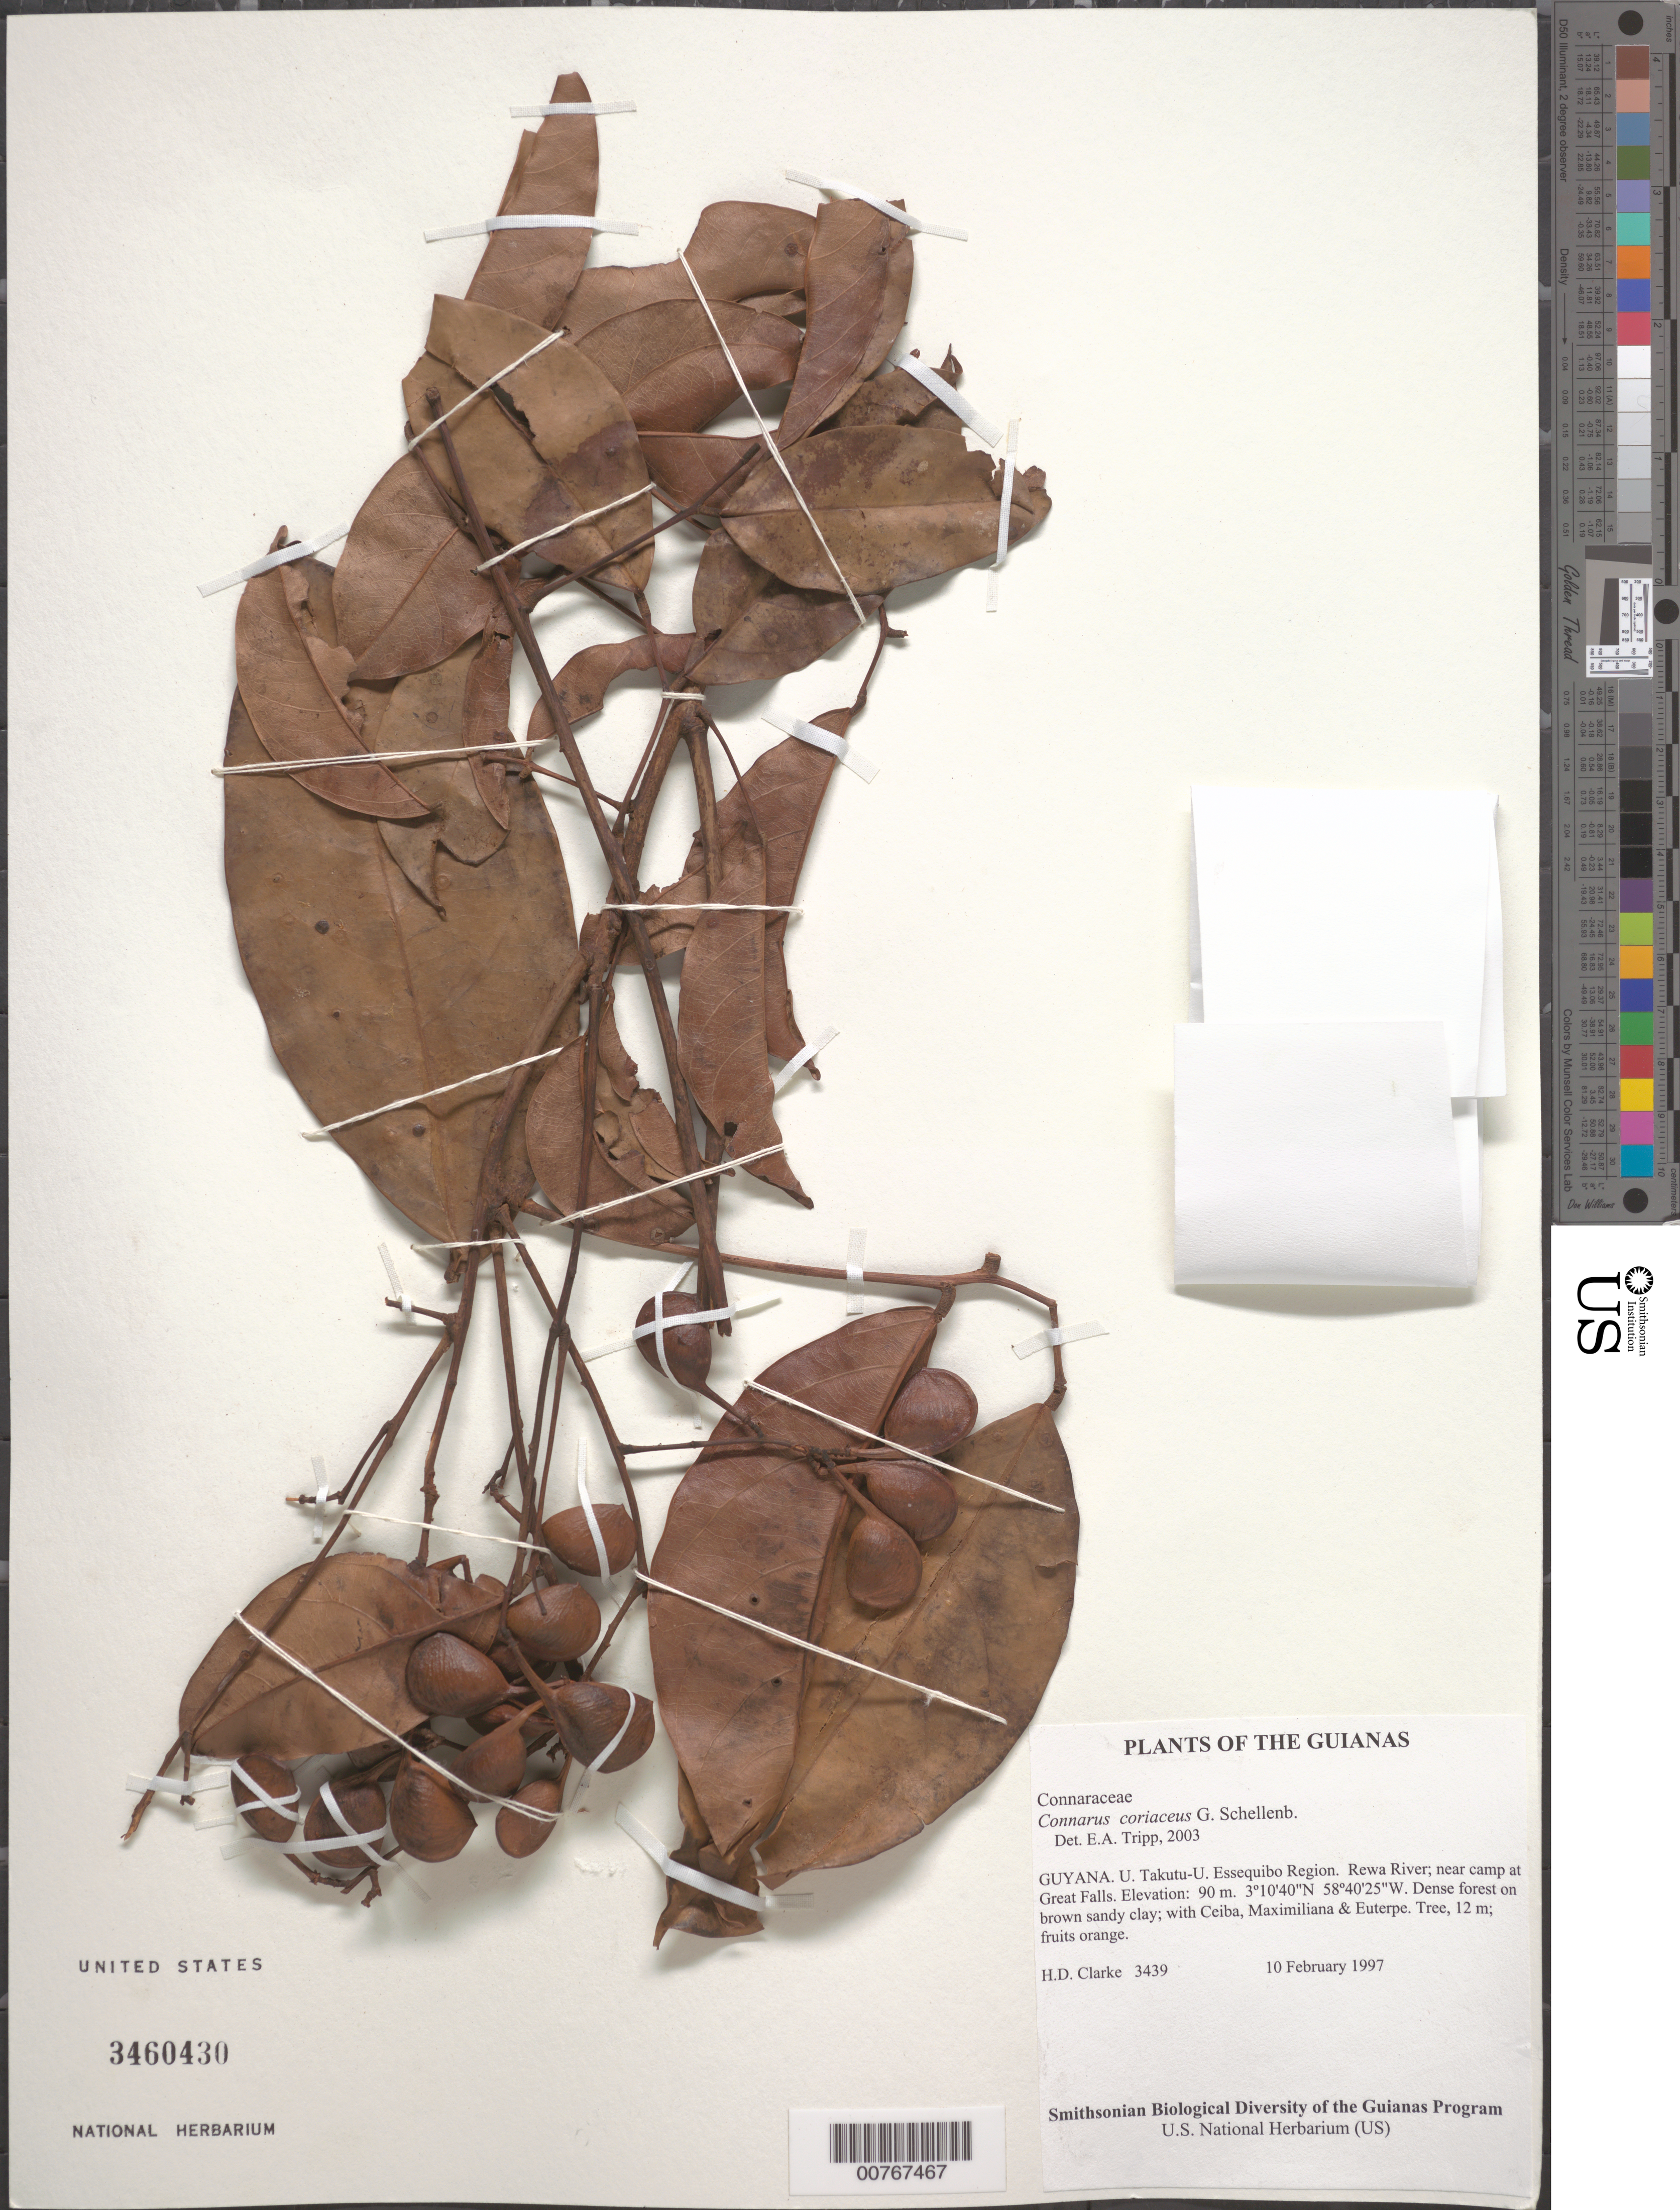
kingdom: Plantae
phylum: Tracheophyta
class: Magnoliopsida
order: Oxalidales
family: Connaraceae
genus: Connarus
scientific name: Connarus coriaceus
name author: G. Schellenb.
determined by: Tripp, Erin A.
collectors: H. D. Clarke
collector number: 3439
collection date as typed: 10 February 1997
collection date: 1997-02-10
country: Guyana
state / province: U. Takutu-U. Essequibo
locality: Rewa River; near camp at Great Falls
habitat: Dense forest on brown sandy clay; with Ceiba, Maximiliana & Euterpe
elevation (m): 90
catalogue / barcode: US 3460430